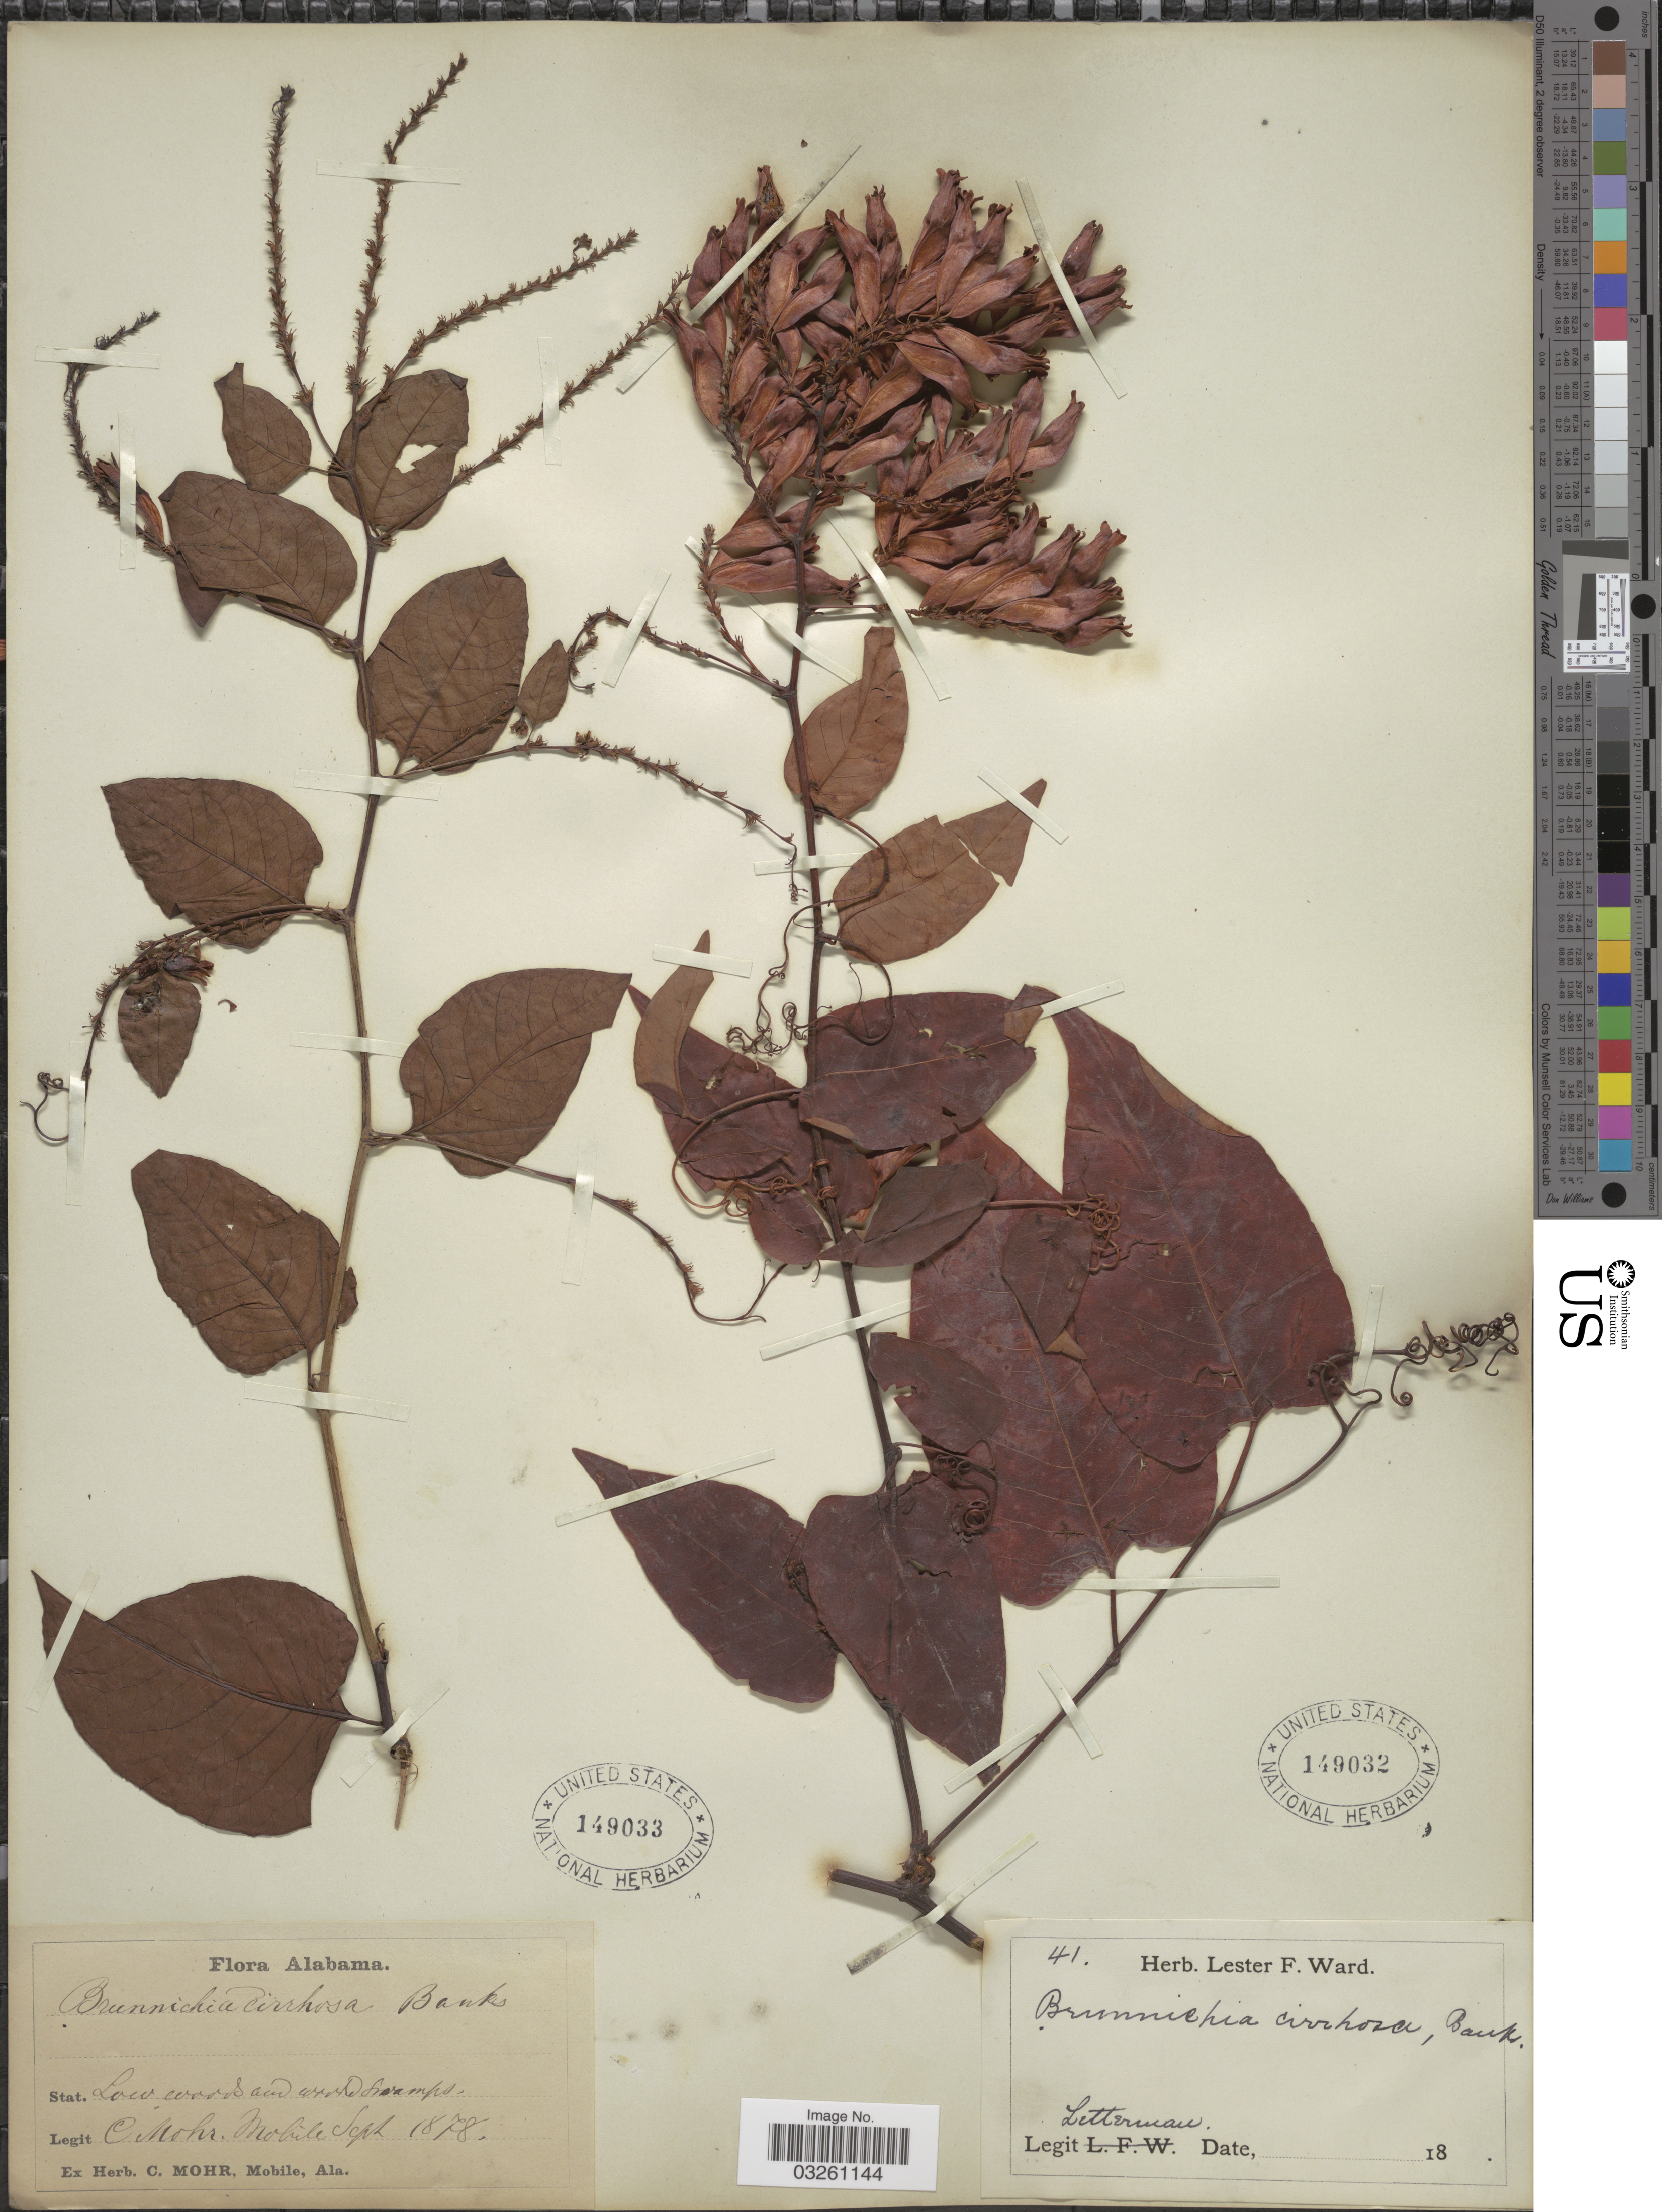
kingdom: Plantae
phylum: Tracheophyta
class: Magnoliopsida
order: Caryophyllales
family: Polygonaceae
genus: Brunnichia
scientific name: Brunnichia cirrhosa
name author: Gaertn.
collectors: Letterman, --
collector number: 41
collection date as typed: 18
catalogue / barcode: US 149032-2